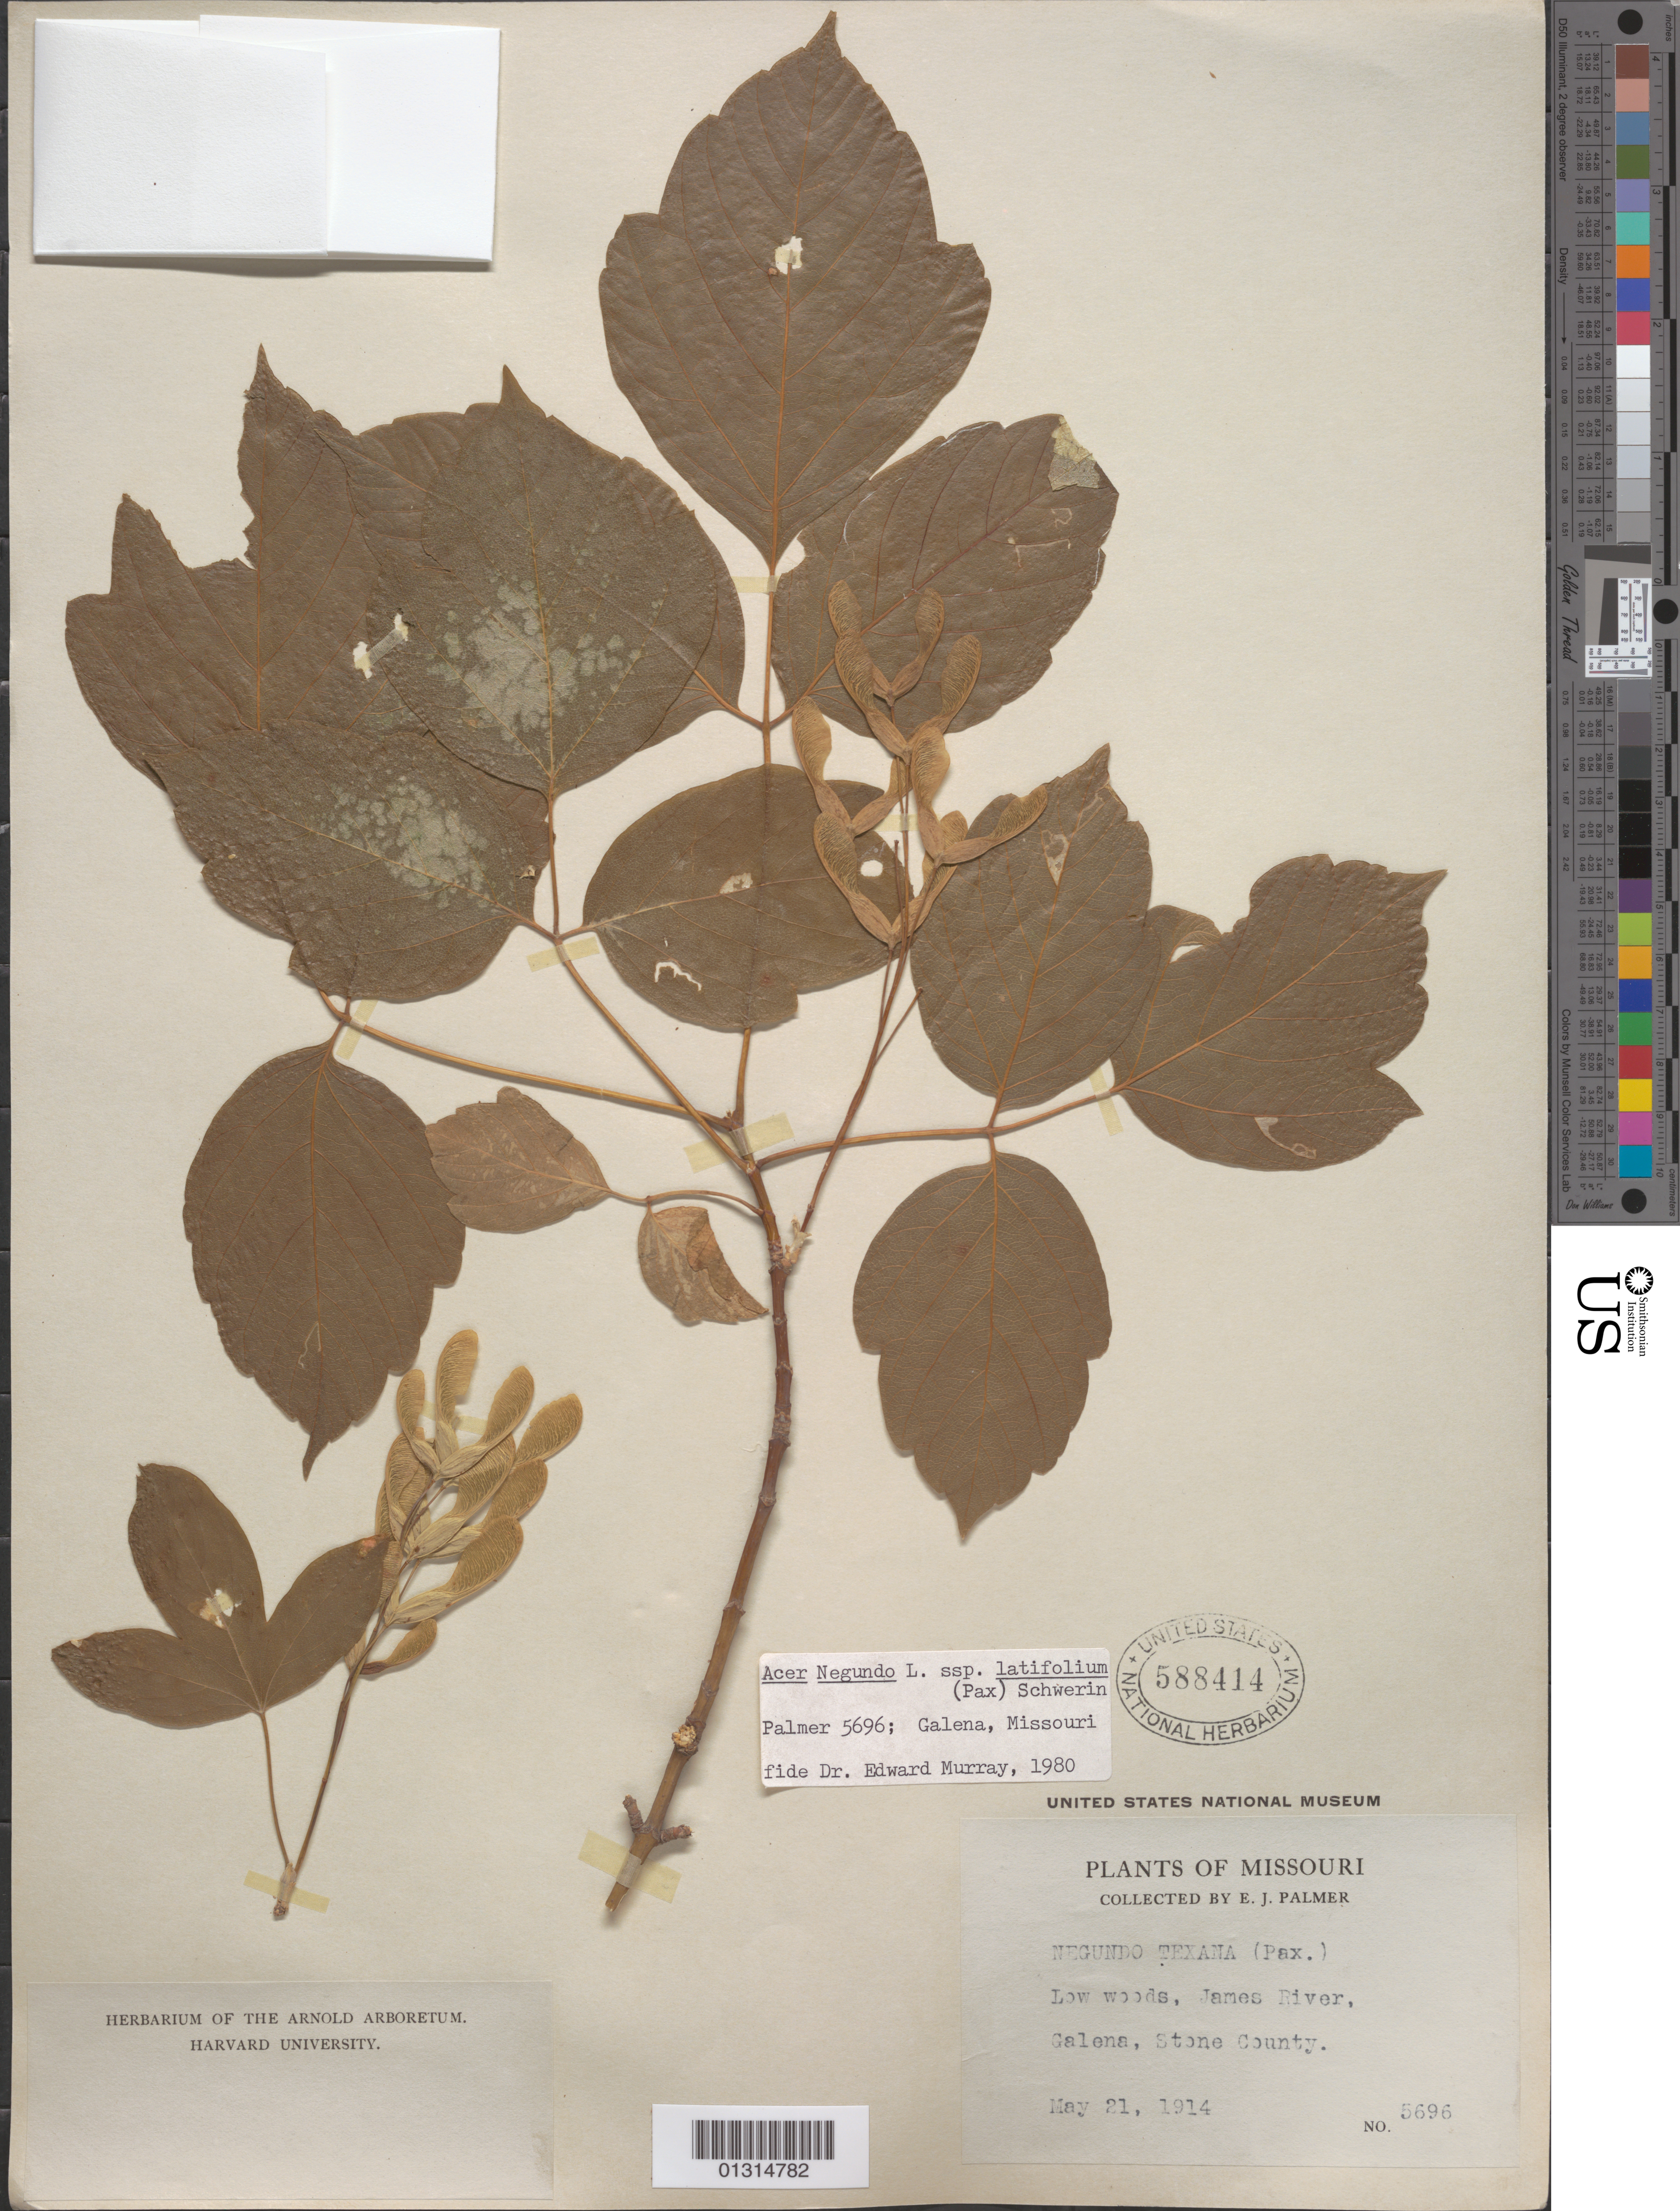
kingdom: Plantae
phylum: Tracheophyta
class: Magnoliopsida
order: Sapindales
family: Sapindaceae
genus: Acer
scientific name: Acer negundo subsp. latifolium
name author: (Pax) Schwer.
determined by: Murray, Edward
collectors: E. J. Palmer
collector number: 5696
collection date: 1914-05-21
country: United States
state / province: Missouri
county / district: Stone County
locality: Stone County, James River, Galena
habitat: Low woods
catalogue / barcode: US 588414